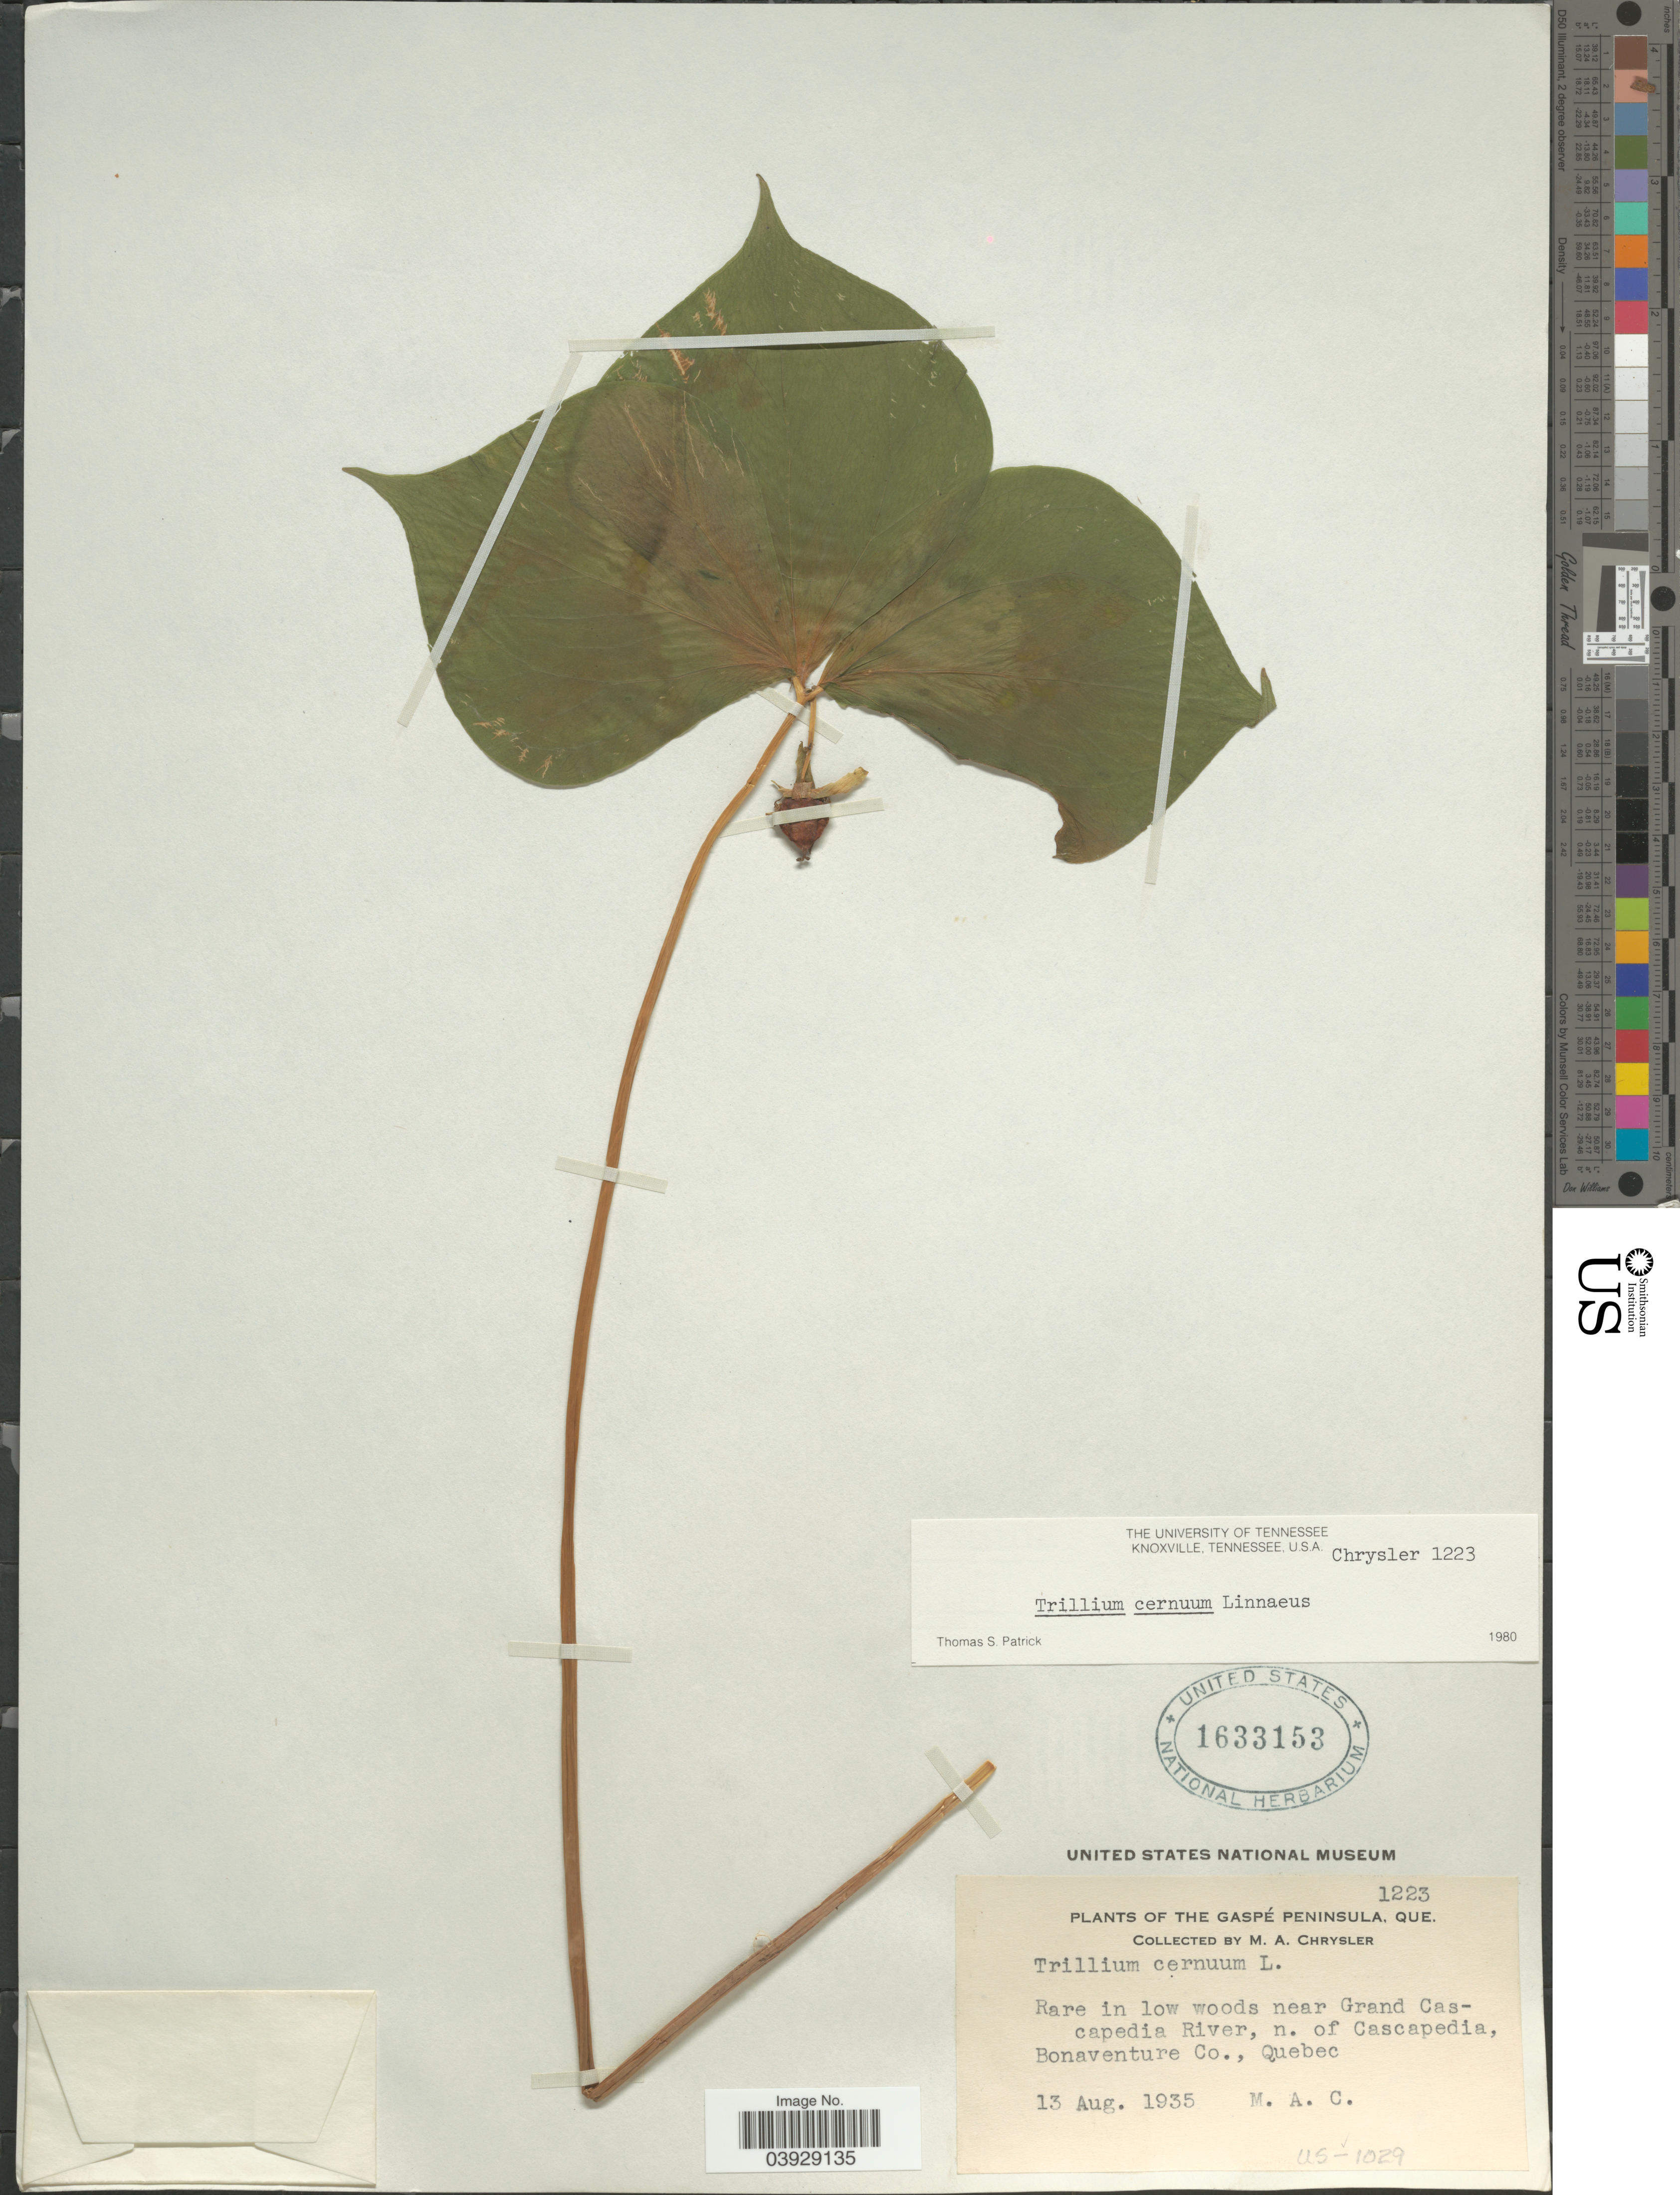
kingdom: Plantae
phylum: Tracheophyta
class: Liliopsida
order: Liliales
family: Melanthiaceae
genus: Trillium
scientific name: Trillium cernuum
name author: L.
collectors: M. Chrysler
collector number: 1223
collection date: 1935-08-13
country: Canada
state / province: Quebec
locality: Gaspé Peninsula. In low woods near Grand Cascapedia River, n. of Cascapedia, Bonaventure Co.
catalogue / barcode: US 1633153